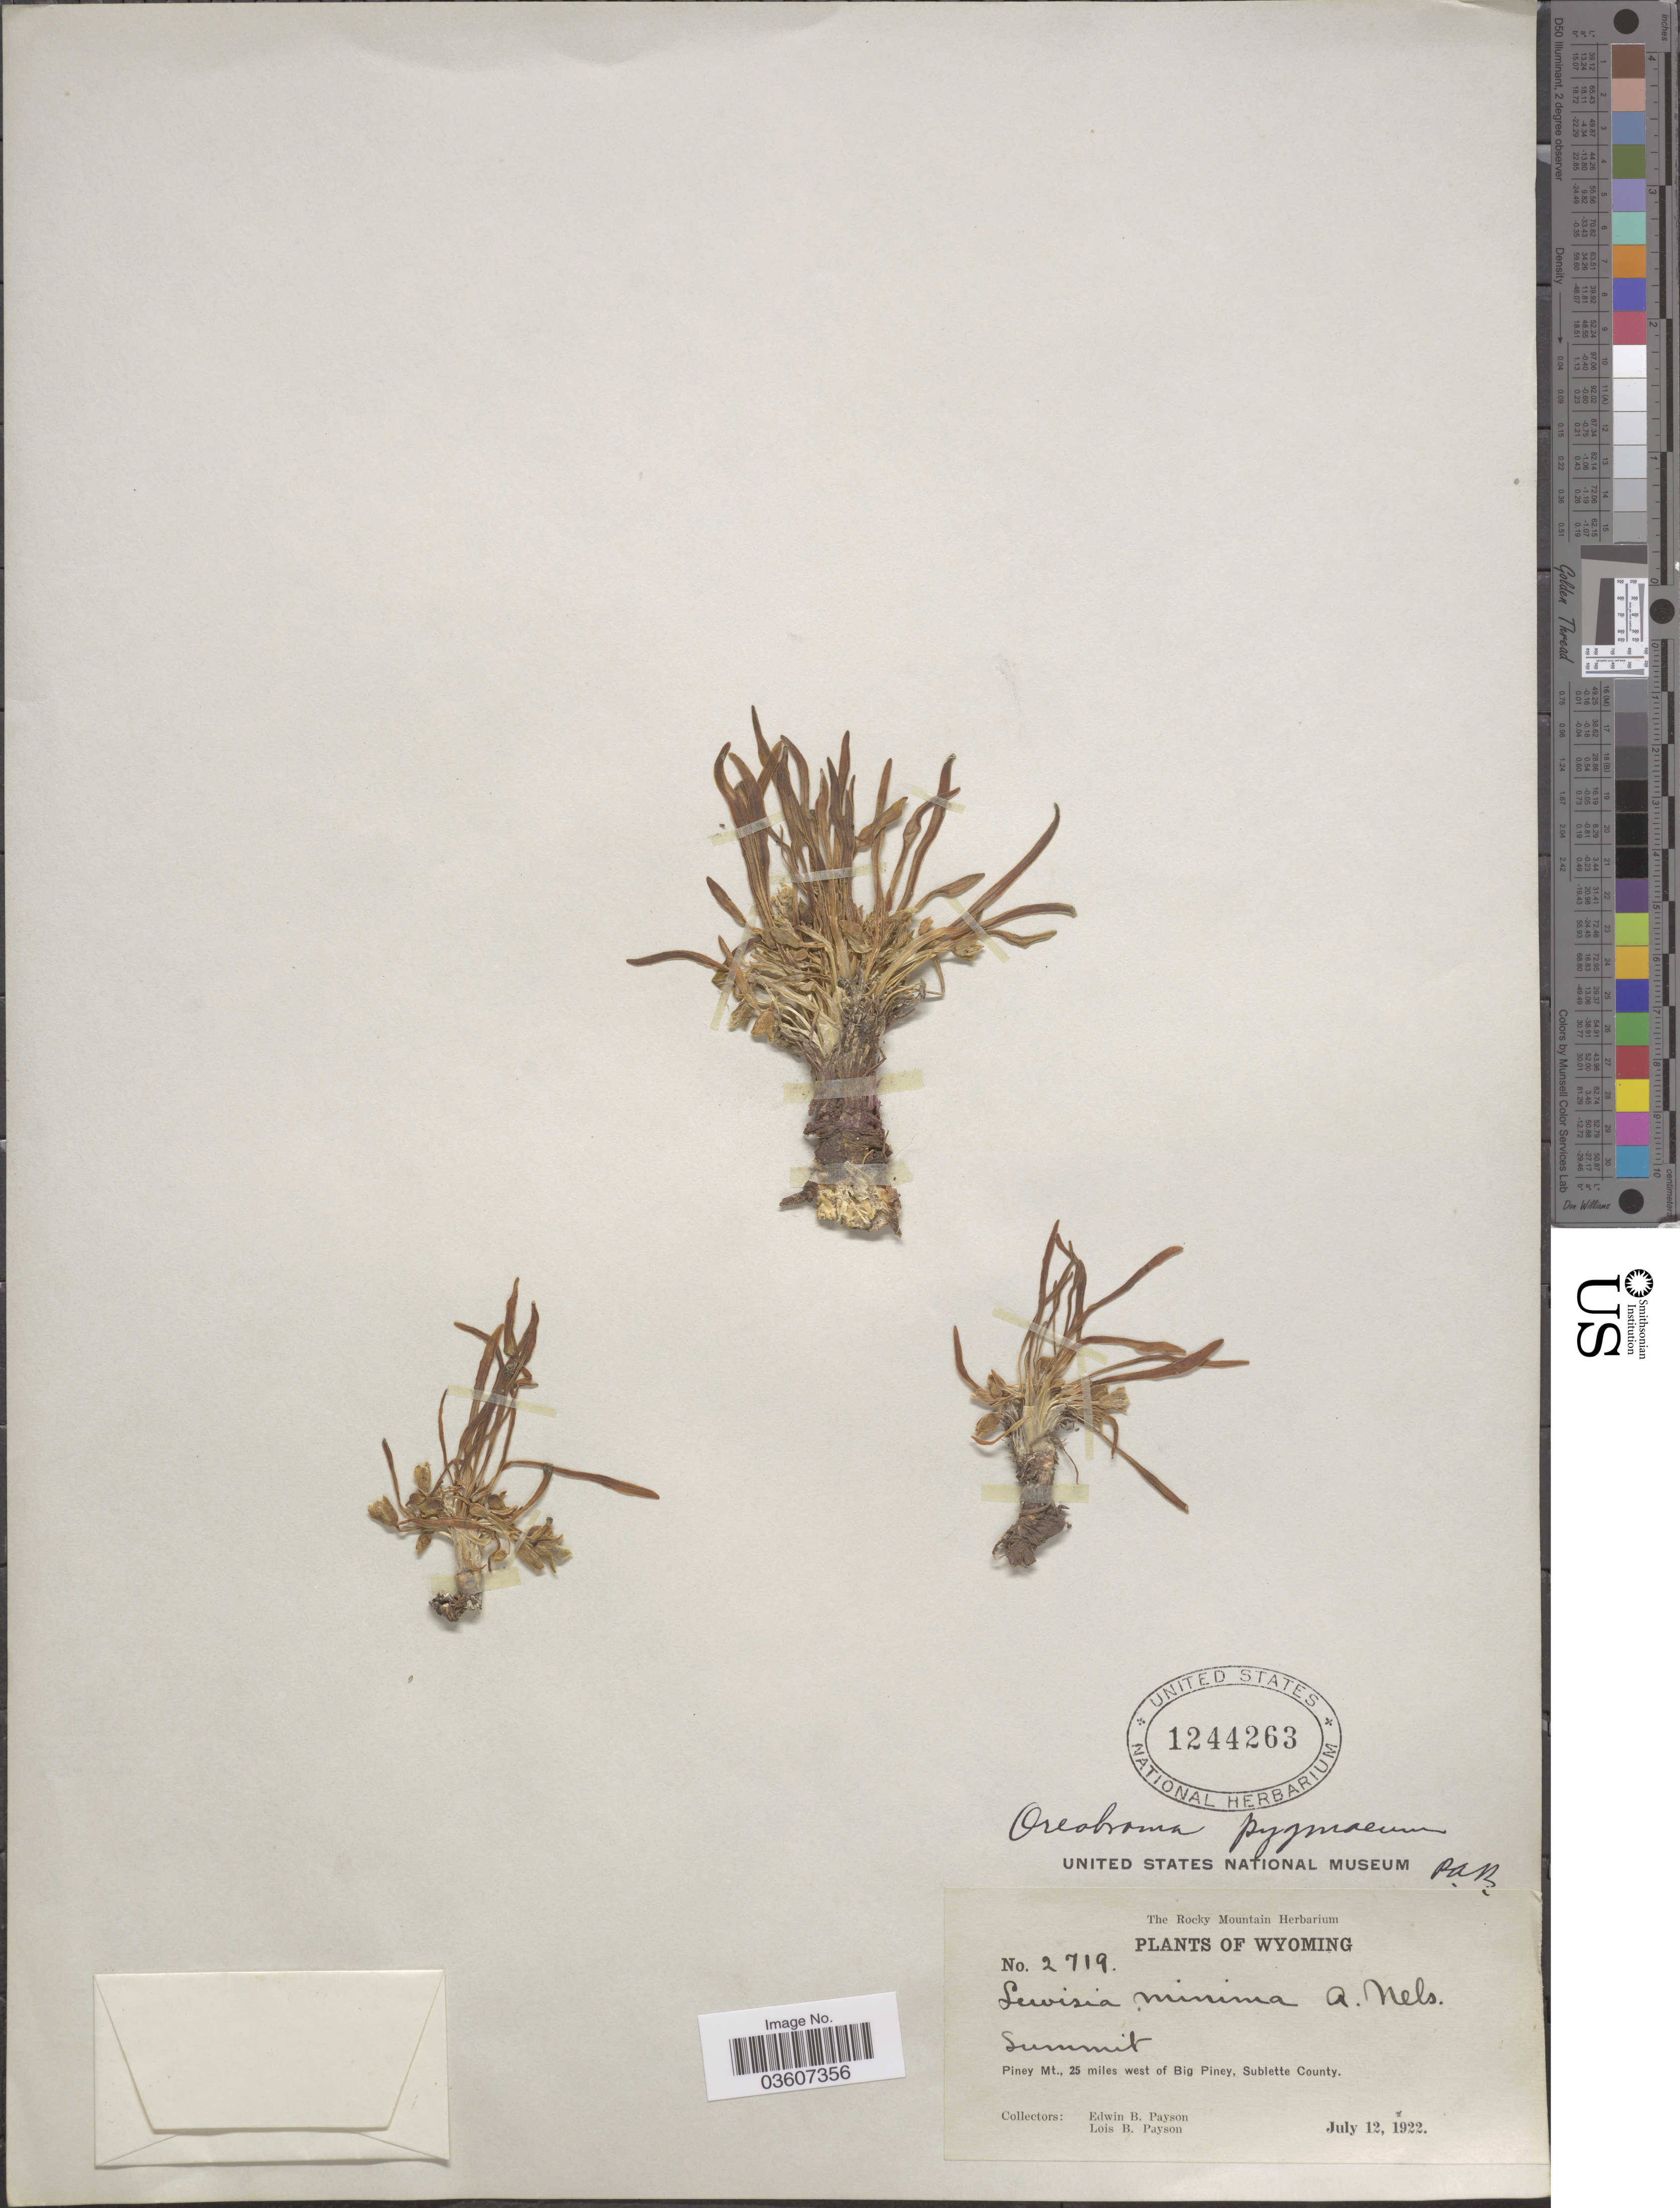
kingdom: Plantae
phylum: Tracheophyta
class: Magnoliopsida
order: Caryophyllales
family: Montiaceae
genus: Lewisia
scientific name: Lewisia pygmaea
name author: (A. Gray) B.L. Rob.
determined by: Strong, Mark T., (BOT), Smithsonian Institution - National Museum of Natural History (UNITED STATES)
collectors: E. B. Payson & L. Payson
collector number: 2719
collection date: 1922-07-12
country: United States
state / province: Wyoming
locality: Summit, Piney Mt., 25 miles west of Big Piney, Sublette County.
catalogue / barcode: US 1244263